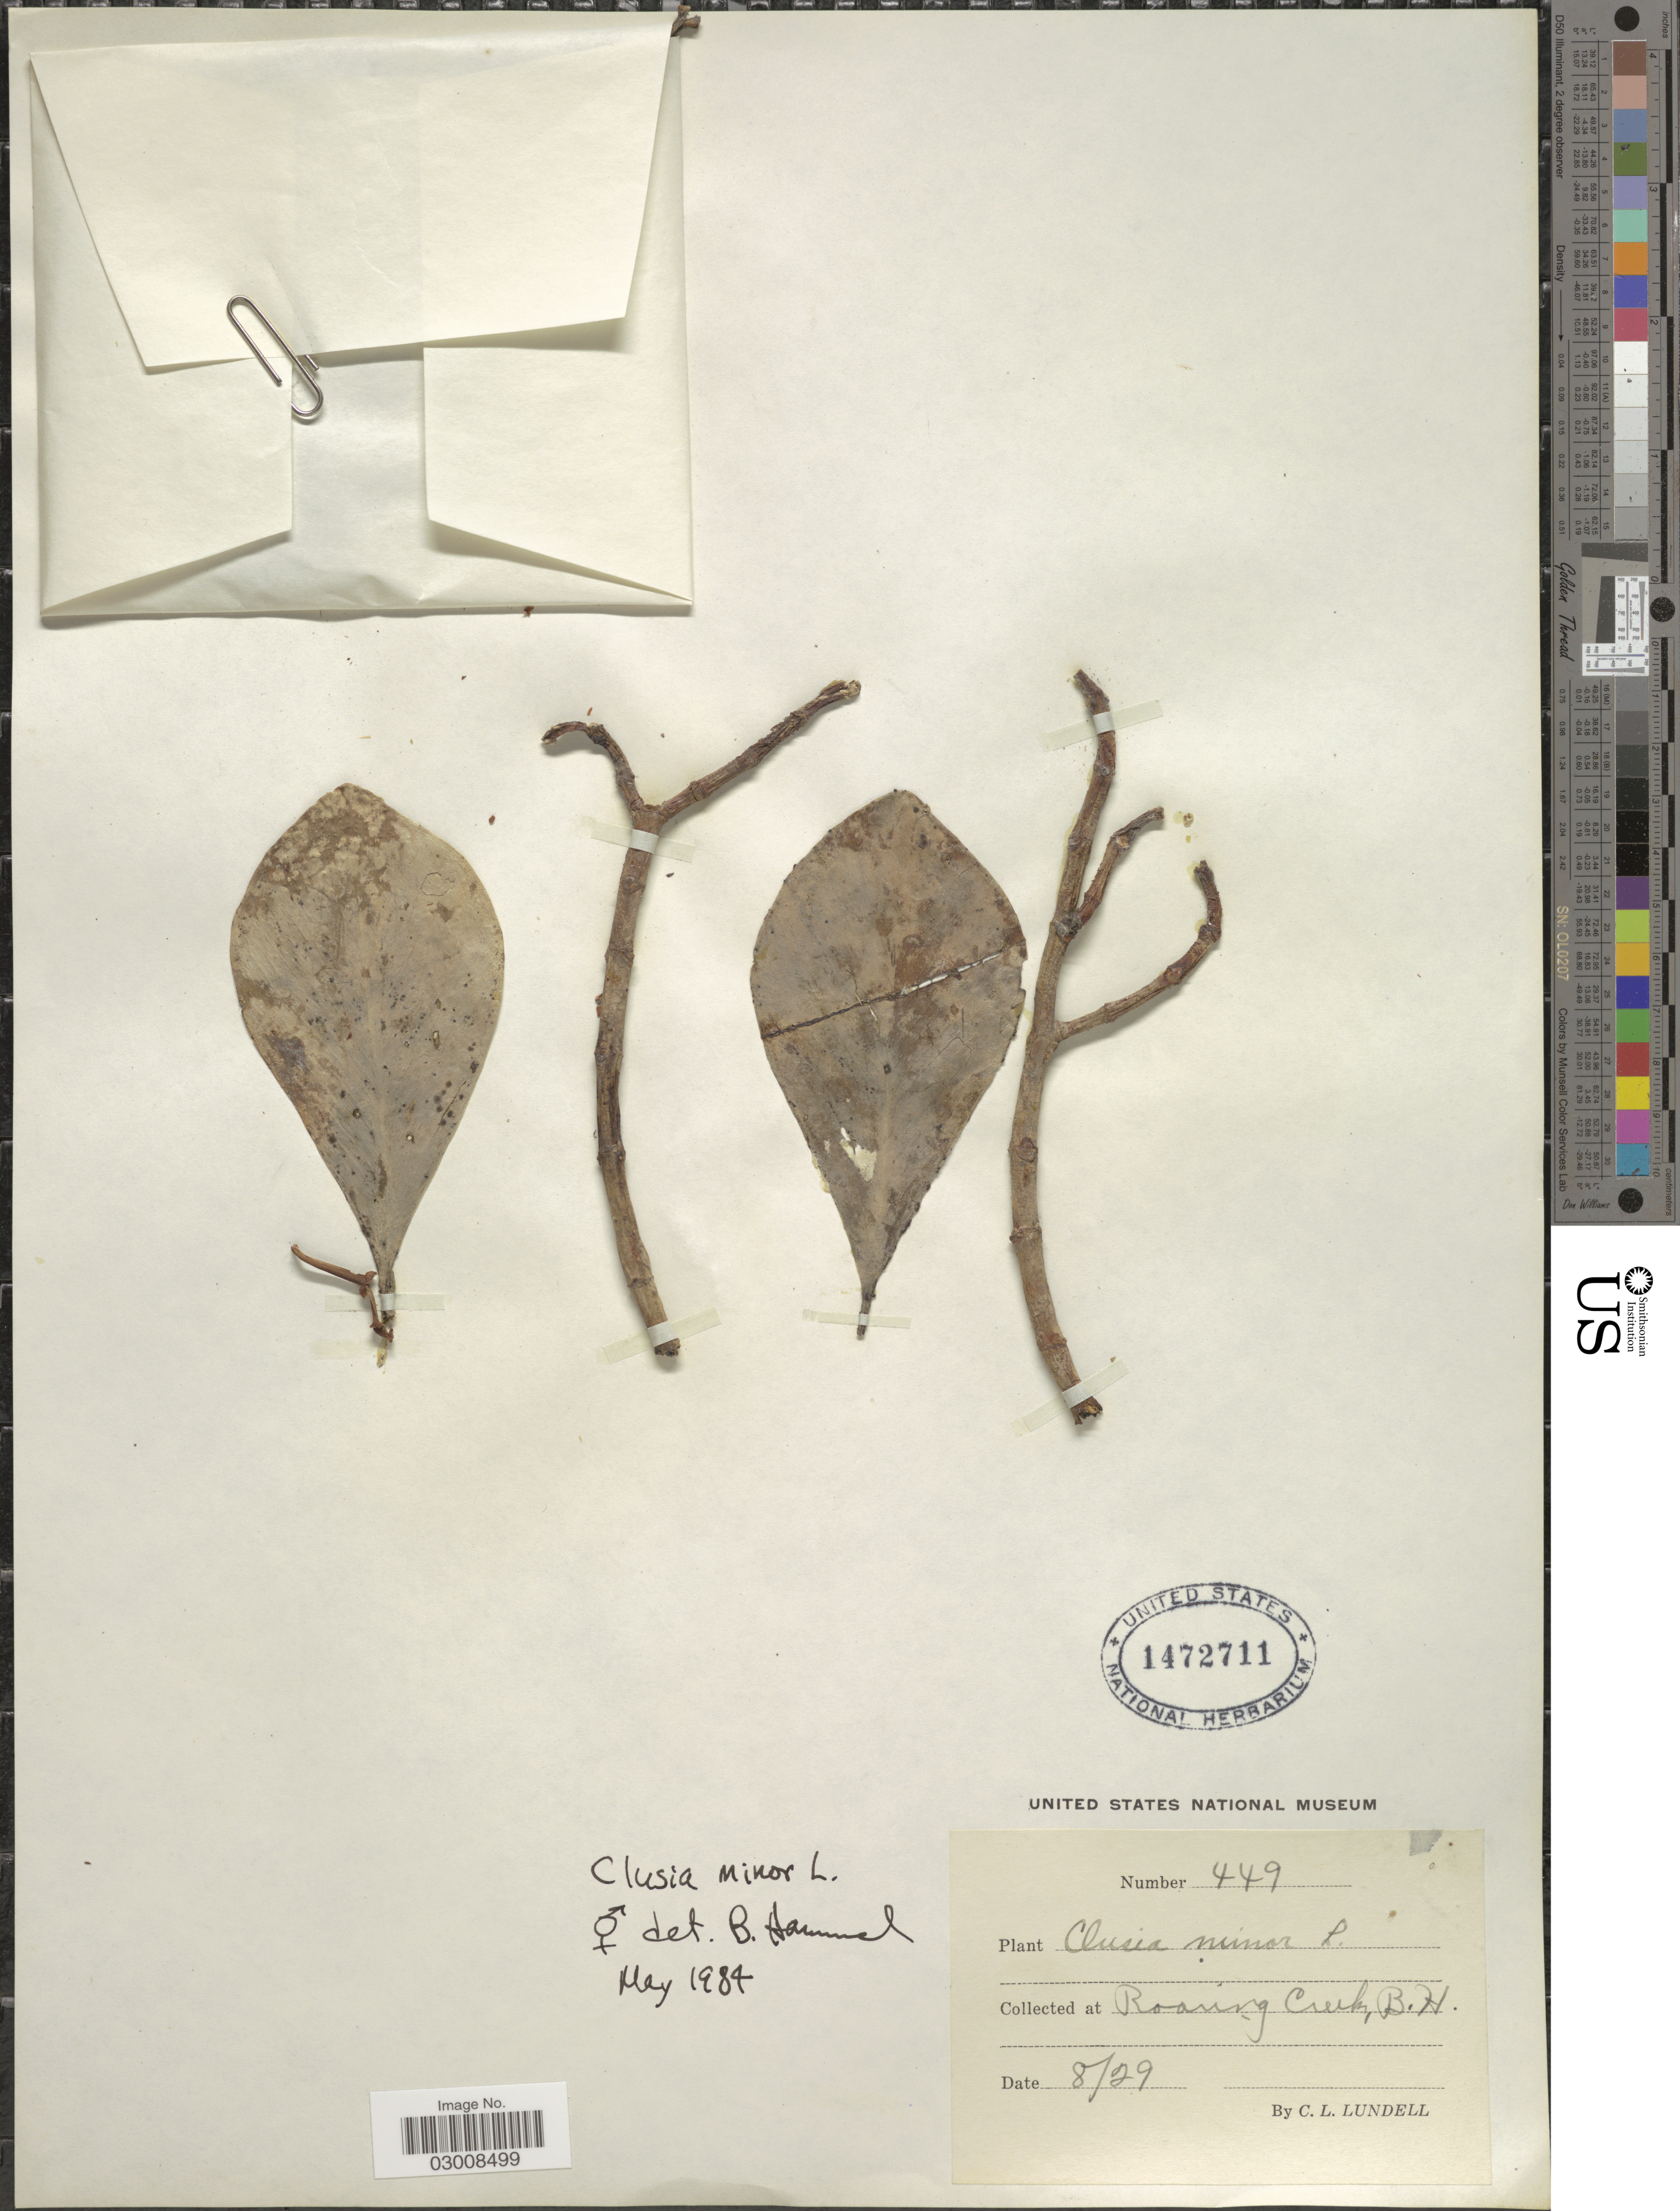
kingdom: Plantae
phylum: Tracheophyta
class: Magnoliopsida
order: Malpighiales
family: Clusiaceae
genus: Clusia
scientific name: Clusia minor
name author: L.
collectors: C. L. Lundell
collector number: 449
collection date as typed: Transcribed d/m/y: /8/29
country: Belize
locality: Roaring Creek, B.H.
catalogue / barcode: US 1472711